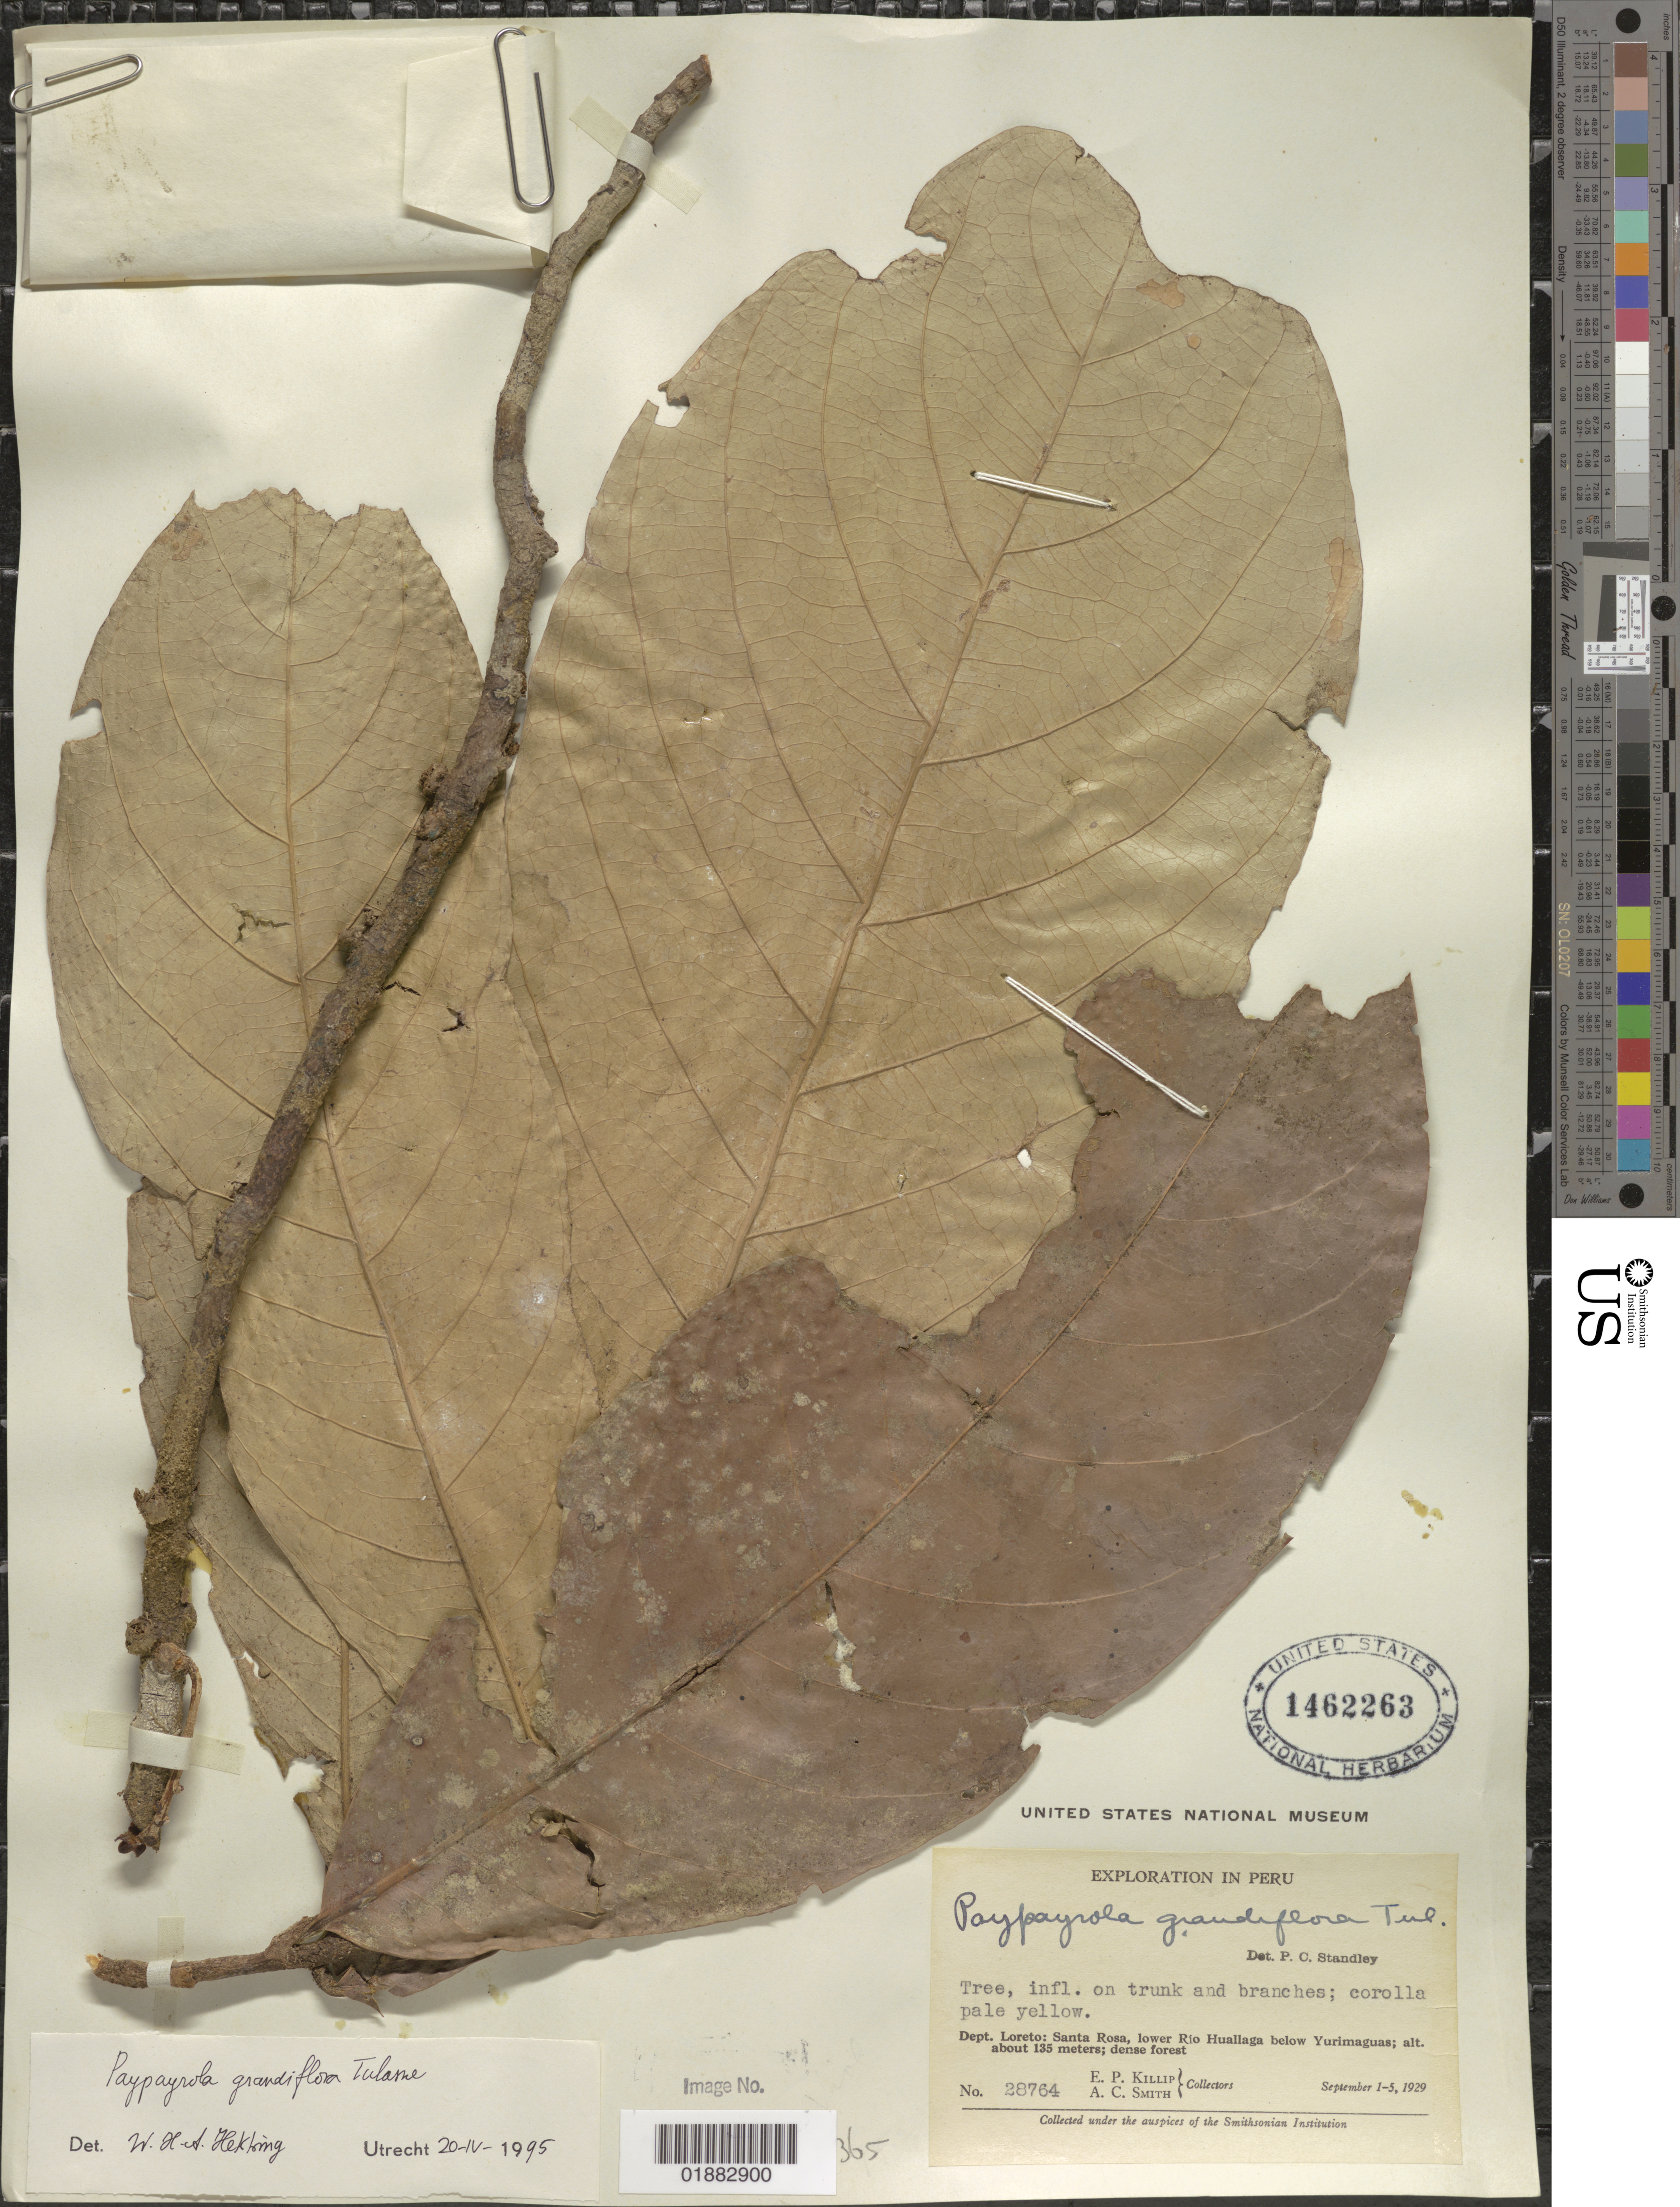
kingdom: Plantae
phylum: Tracheophyta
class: Magnoliopsida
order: Malpighiales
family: Violaceae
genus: Paypayrola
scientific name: Paypayrola sp.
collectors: E. P. Killip & A. C. Smith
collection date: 1929-09-01/1929-09-05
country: Peru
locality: Dept. Loreto: Santa Rosa, lower Rio Huallaga bellow Yurimaguas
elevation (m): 135